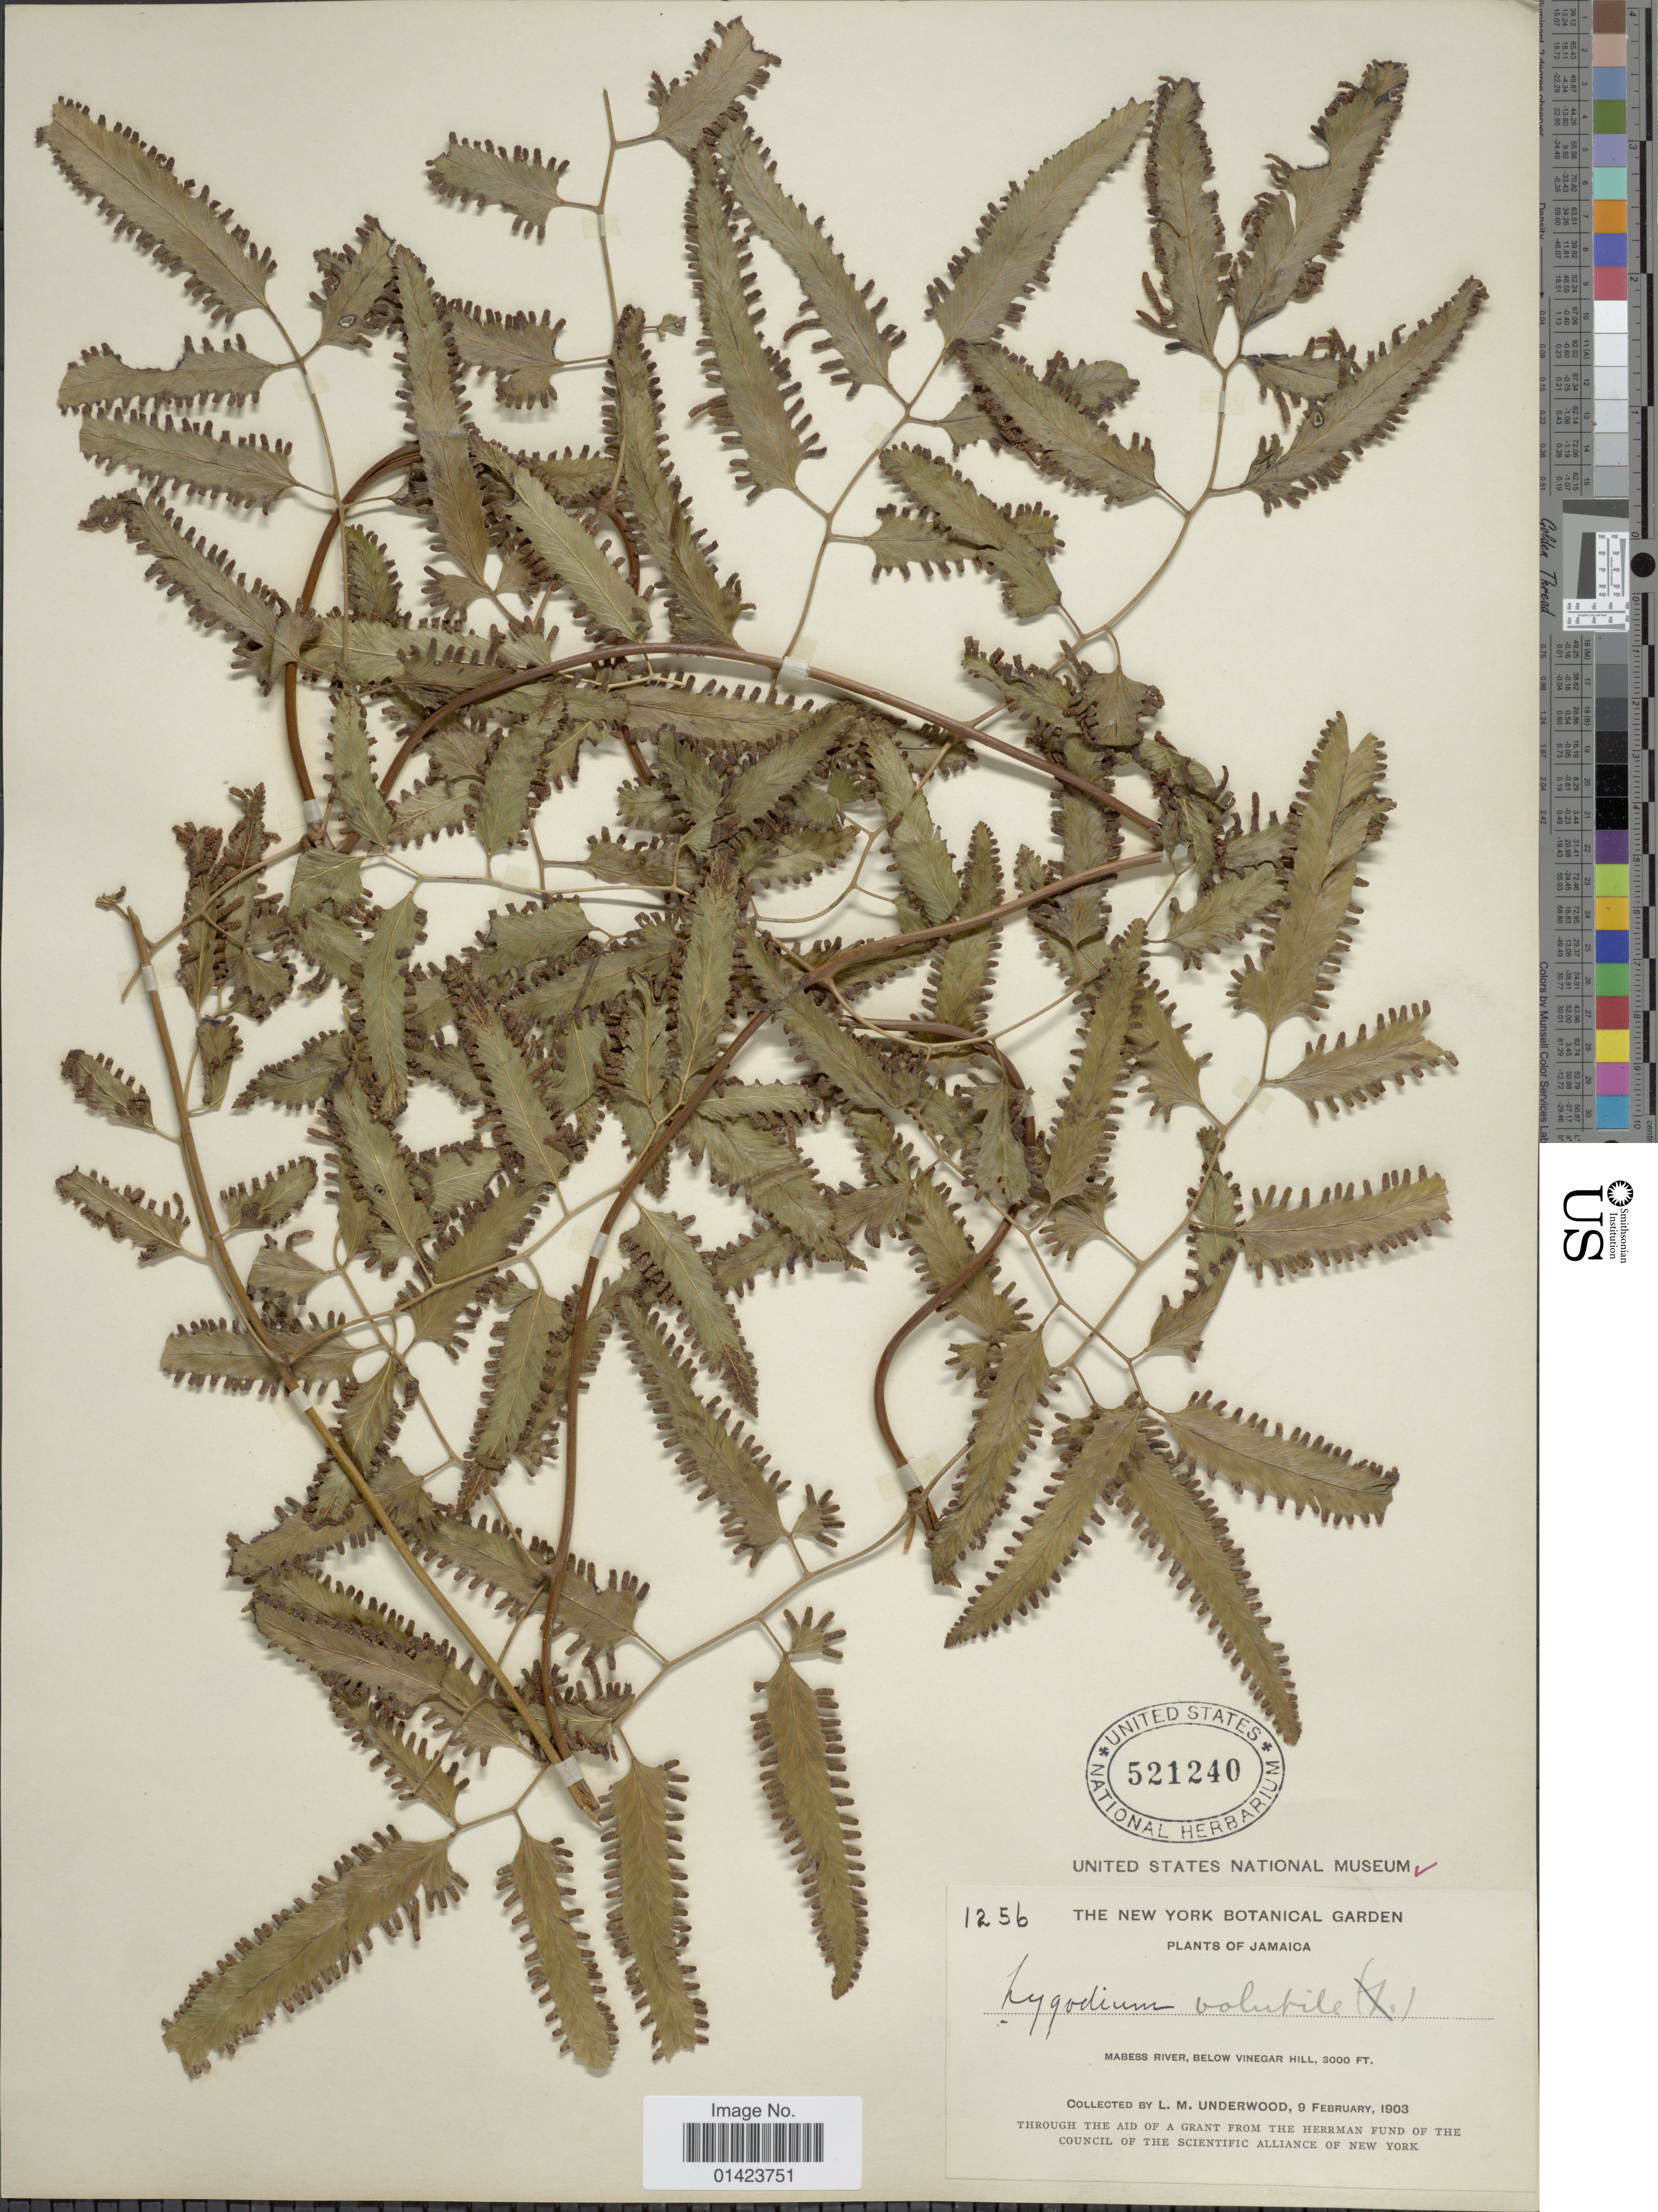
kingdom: Plantae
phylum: Tracheophyta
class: Polypodiopsida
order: Schizaeales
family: Lygodiaceae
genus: Lygodium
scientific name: Lygodium volubile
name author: Sw.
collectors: L. M. Underwood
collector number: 1256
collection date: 1903-02-09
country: Jamaica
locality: Mabess River, below Vinegar Hill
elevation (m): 914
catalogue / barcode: US 521240